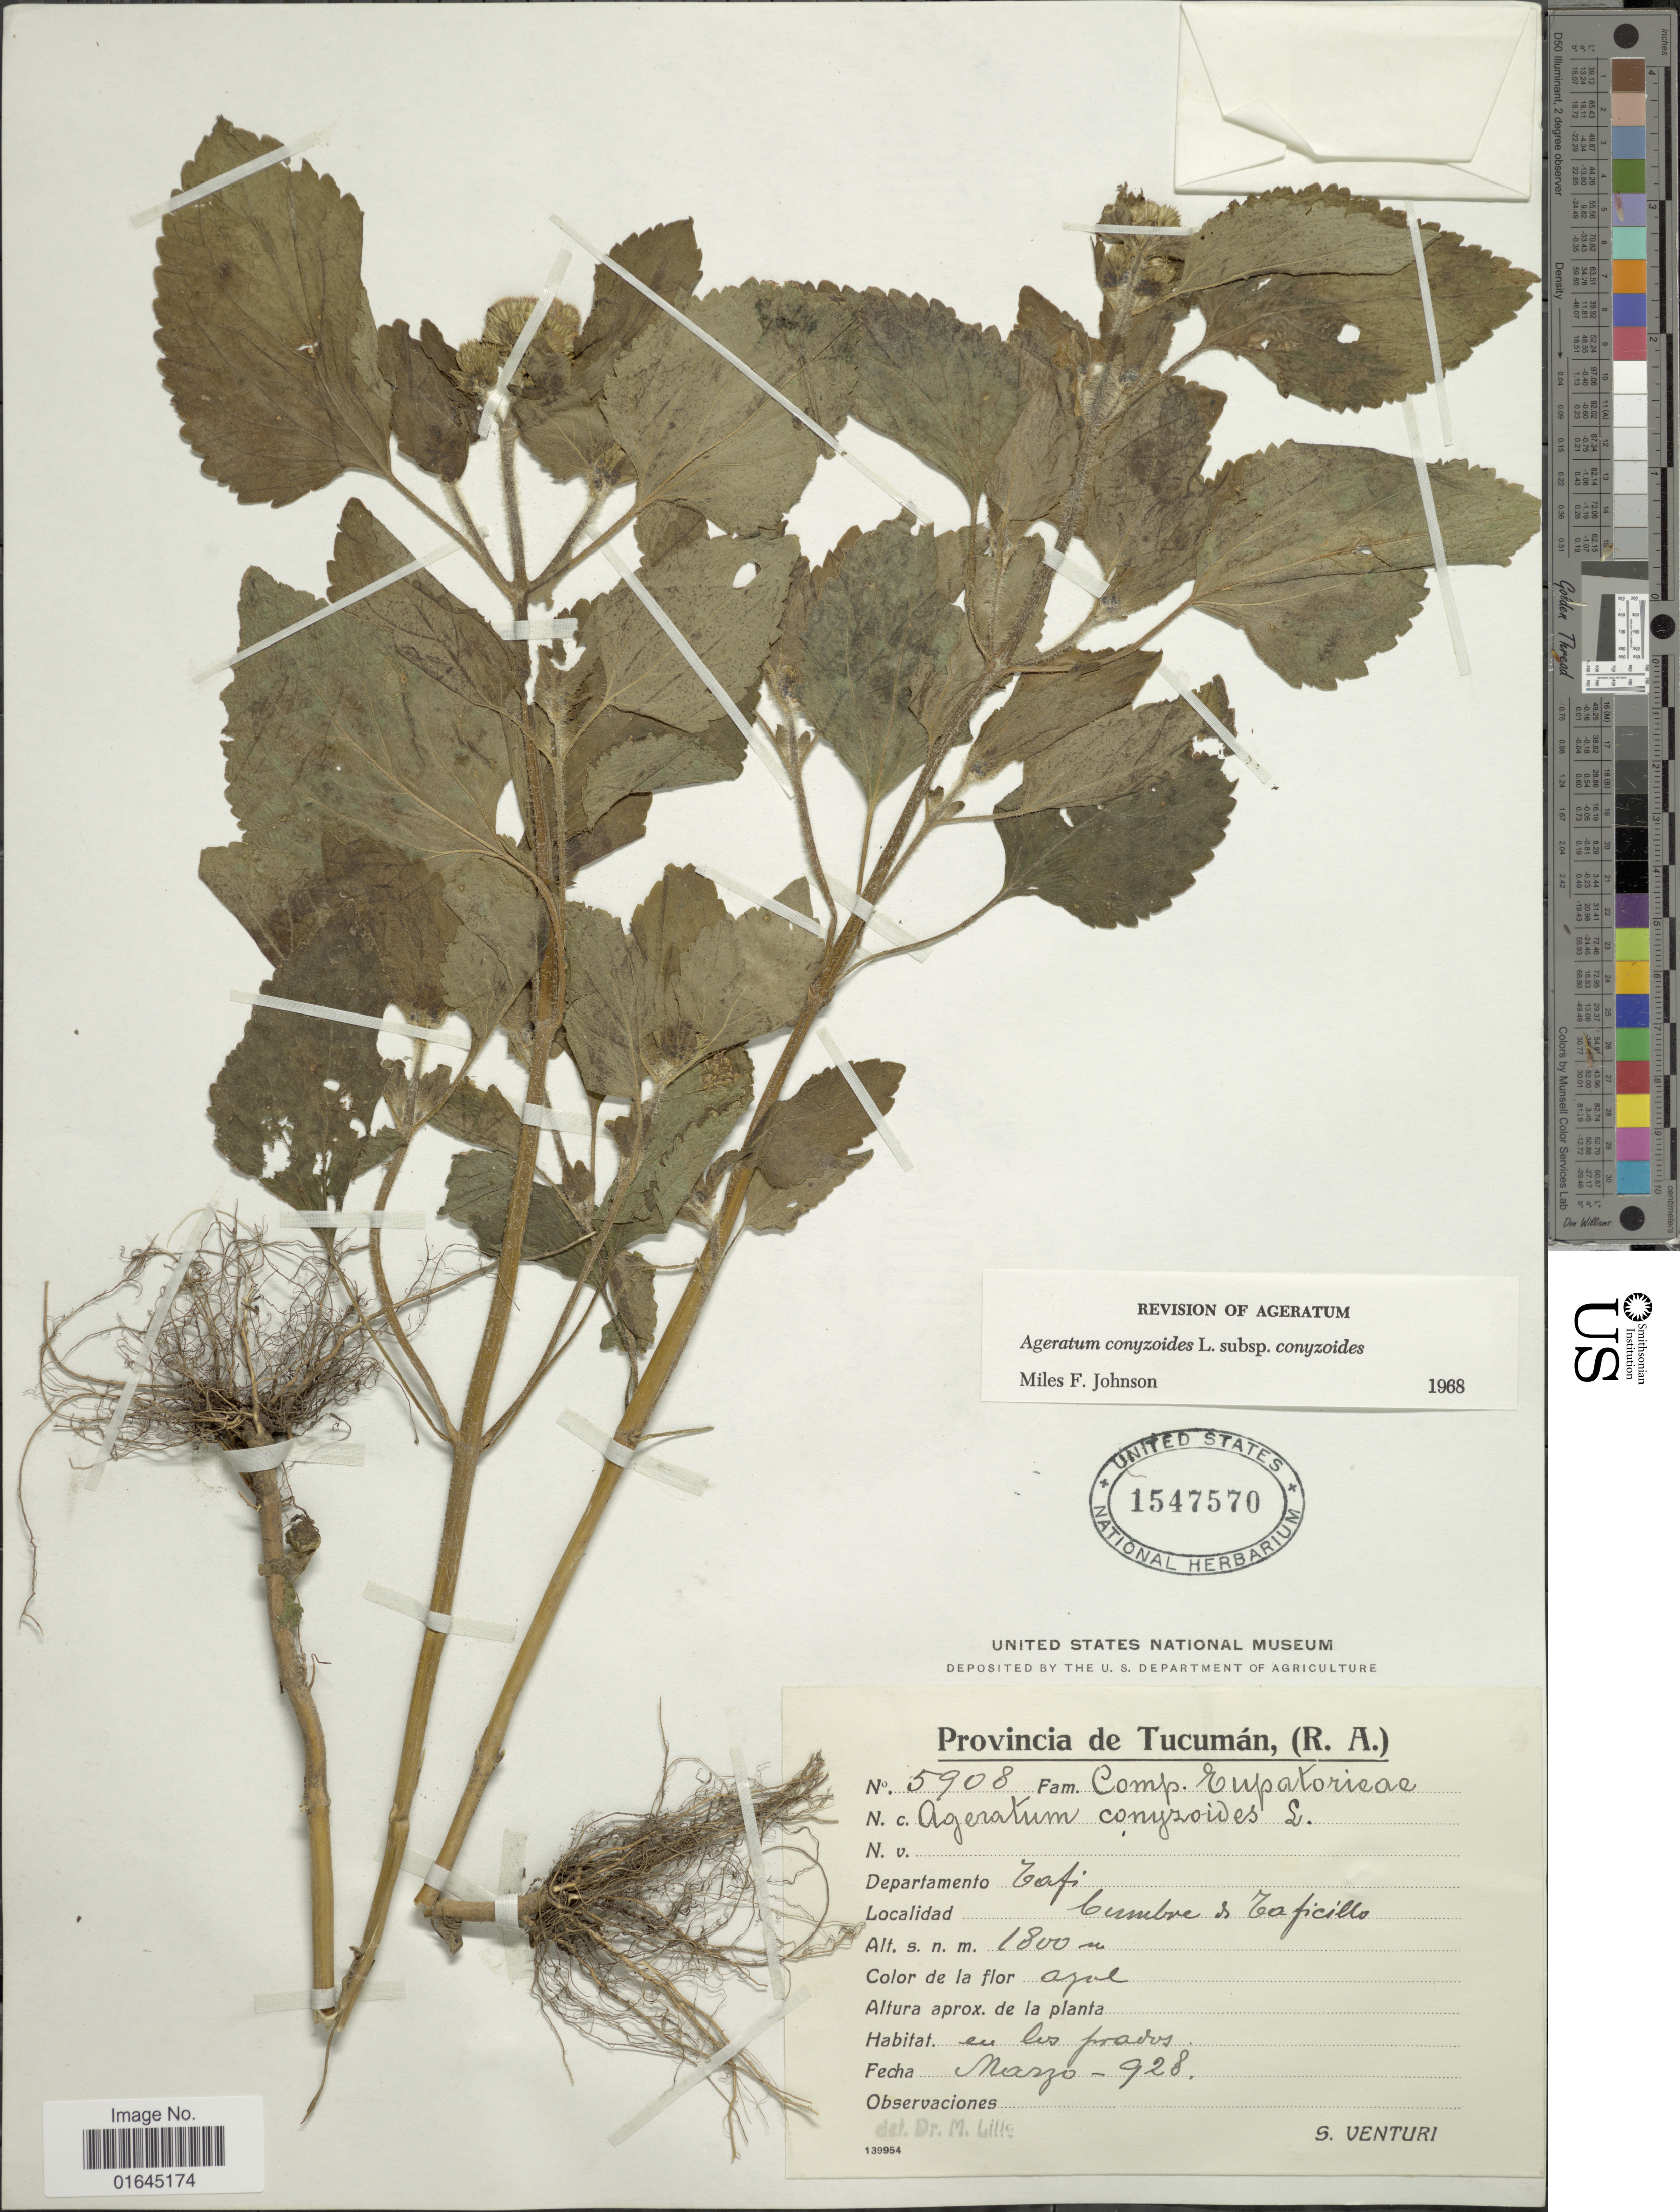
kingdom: Plantae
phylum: Tracheophyta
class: Magnoliopsida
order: Asterales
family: Asteraceae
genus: Ageratum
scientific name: Ageratum conyzoides subsp. conyzoides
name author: L.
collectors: S. Venturi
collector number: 5908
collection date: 1928-03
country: Argentina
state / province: Tucuman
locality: Departamento Gafi, Cumbre & Zaficillo.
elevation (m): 1800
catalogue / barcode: US 1547570